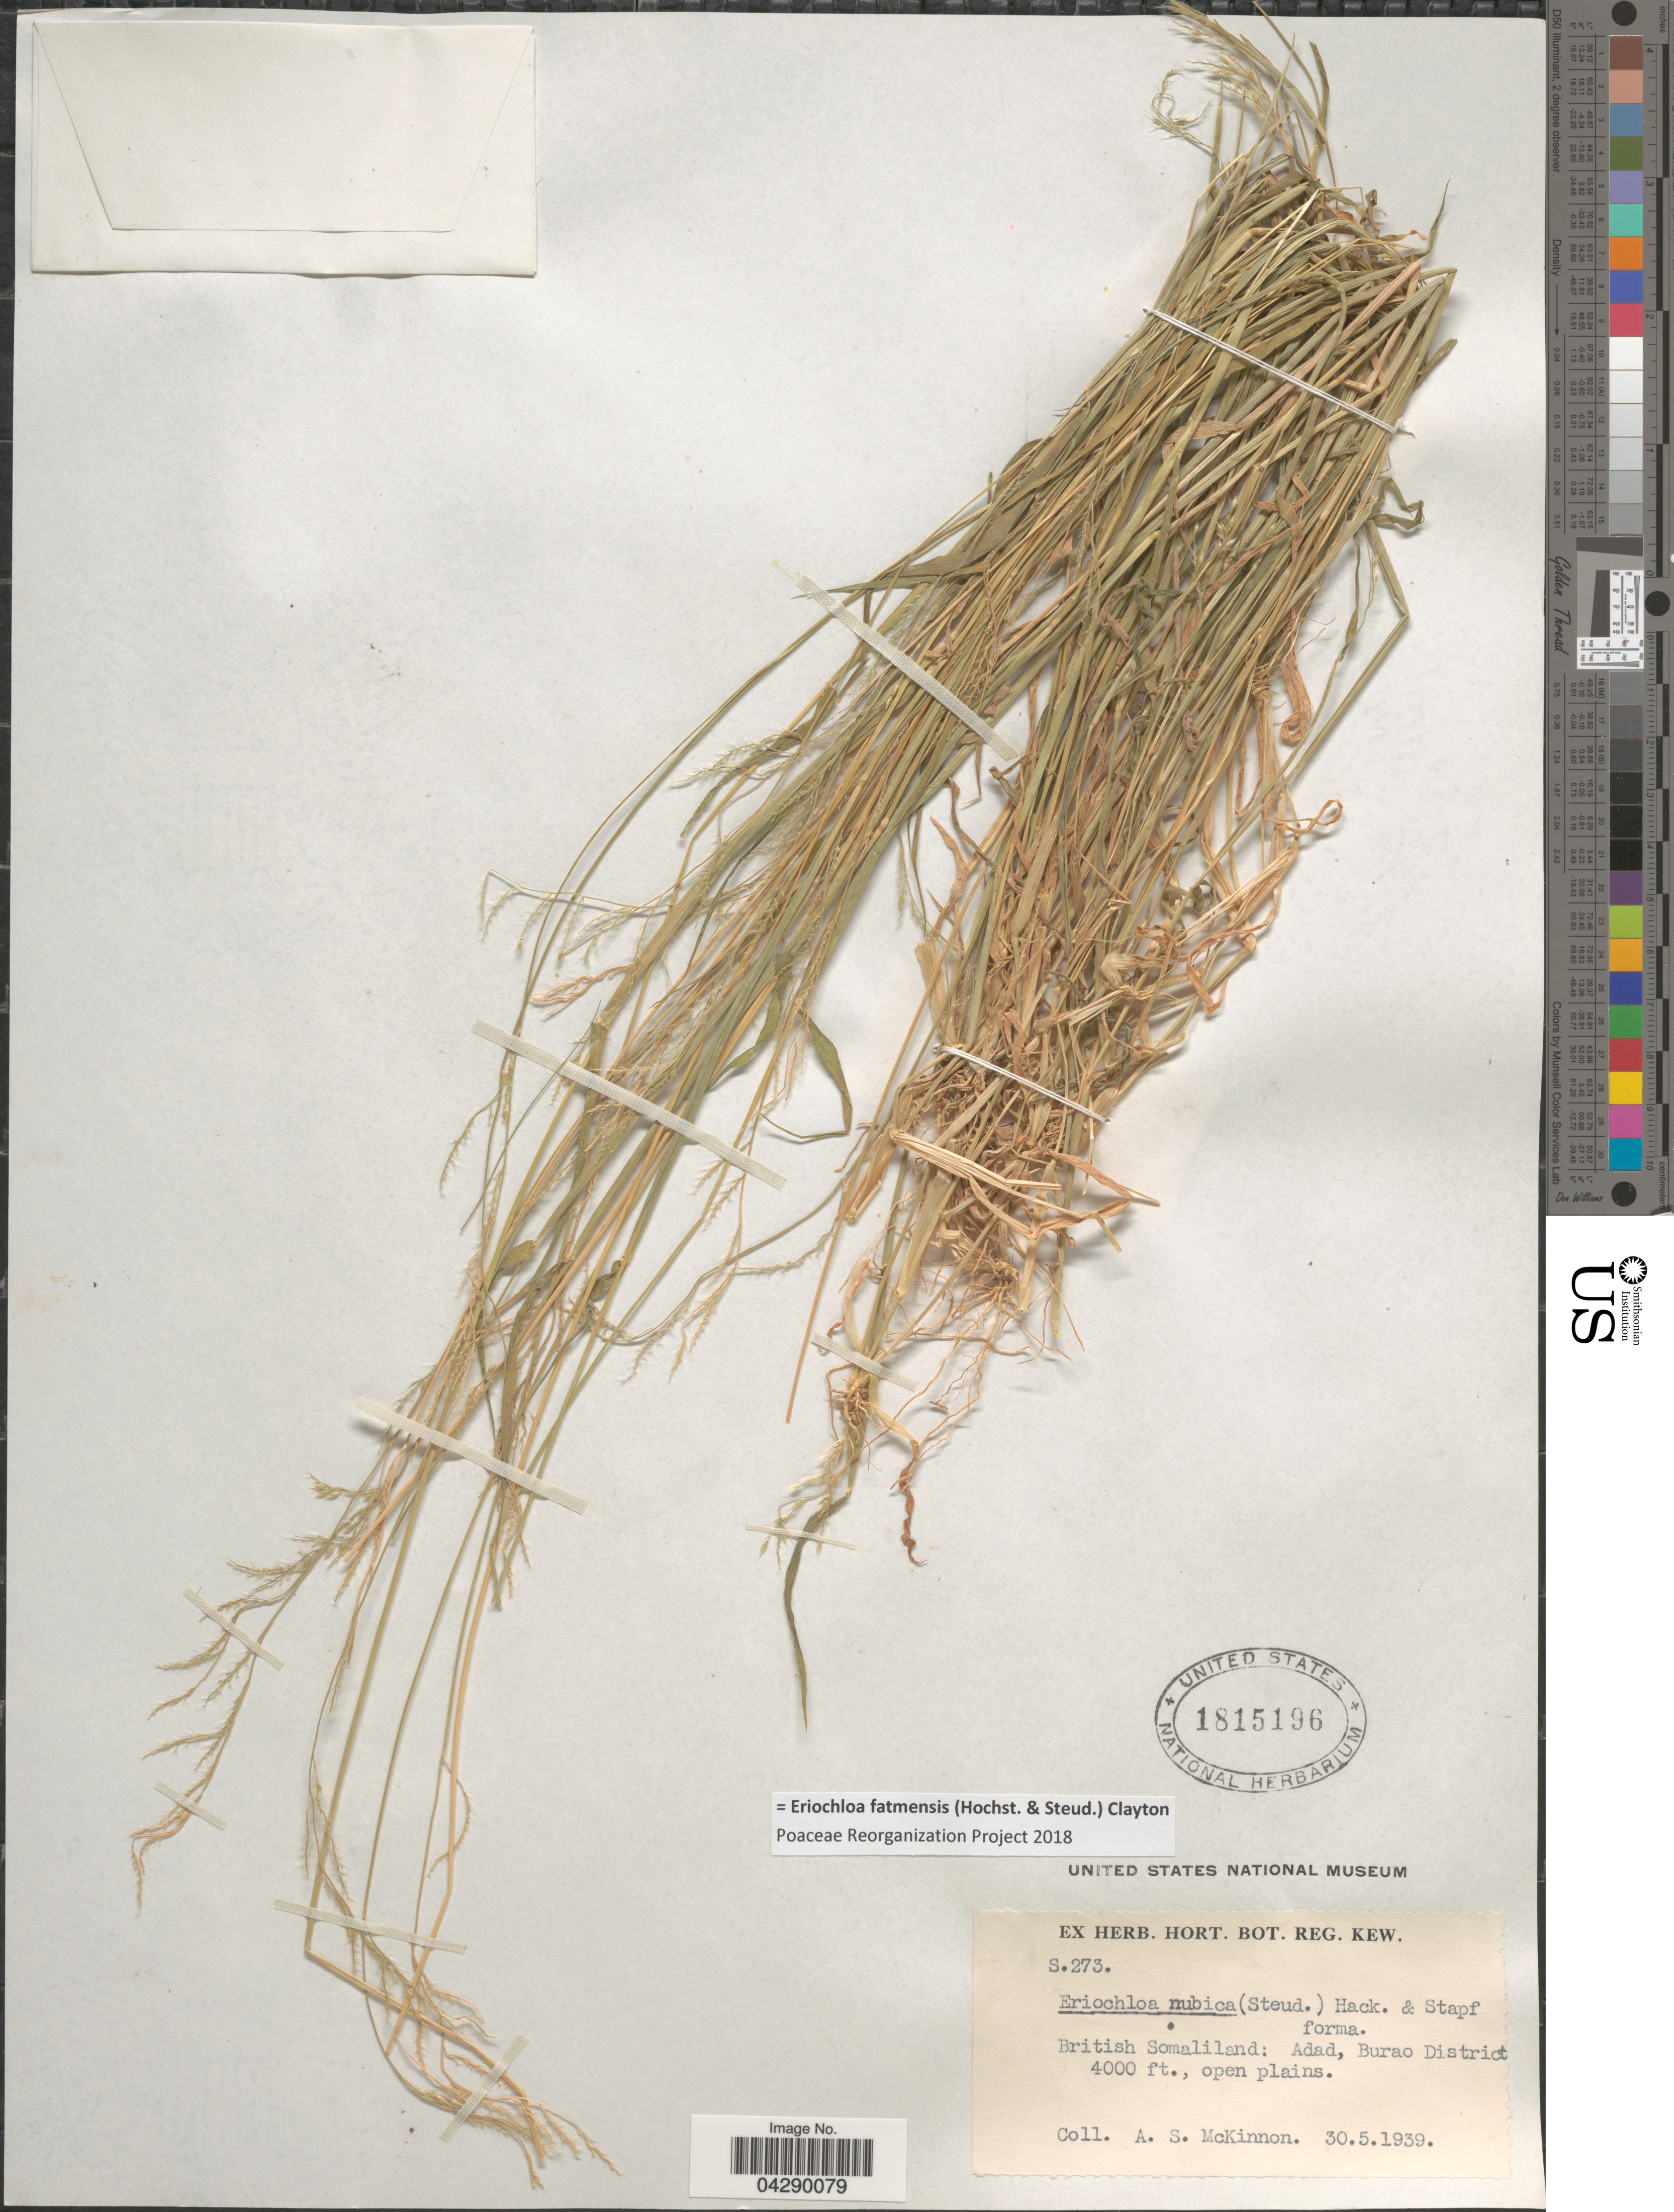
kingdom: Plantae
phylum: Tracheophyta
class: Liliopsida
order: Poales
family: Poaceae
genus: Eriochloa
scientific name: Eriochloa fatmensis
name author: (Hochst. & Steud.) Clayton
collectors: A. Mckinnon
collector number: S.273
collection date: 1939-05-30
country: Somalia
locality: British Somaliland: Adad, Burao District.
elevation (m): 1219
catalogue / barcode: US 1815196